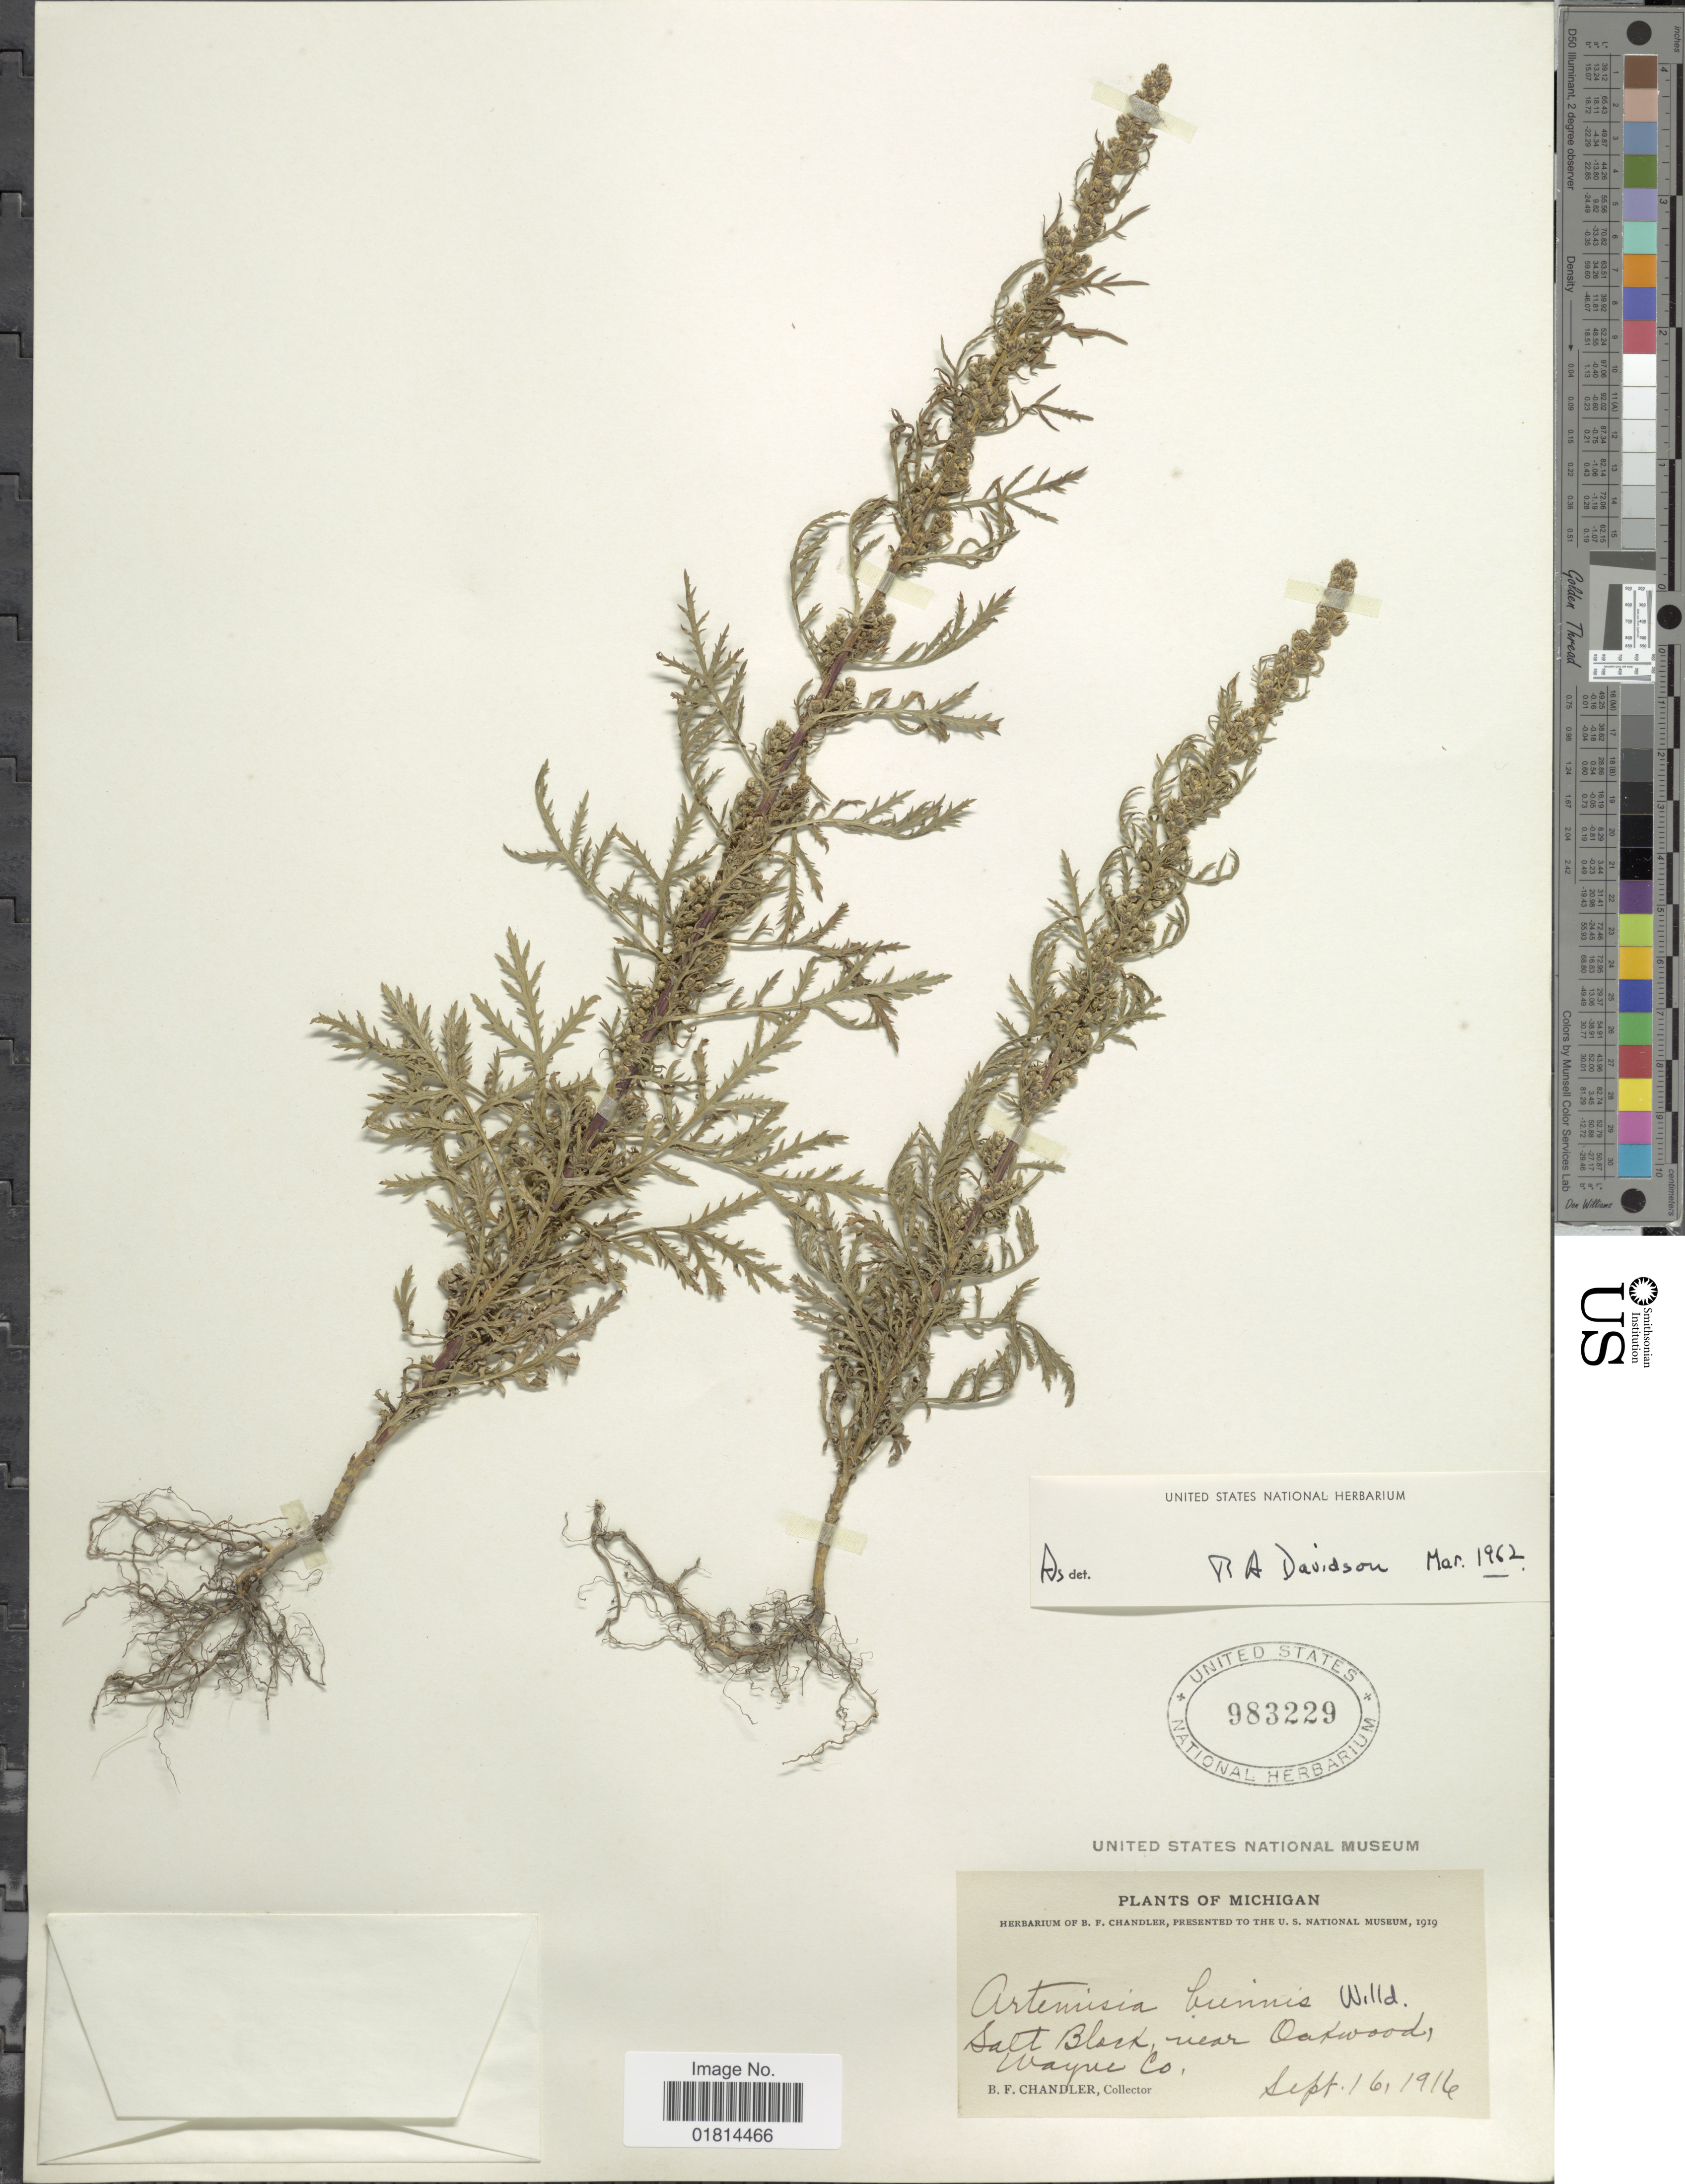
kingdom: Plantae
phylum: Tracheophyta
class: Magnoliopsida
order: Asterales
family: Asteraceae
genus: Artemisia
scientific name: Artemisia biennis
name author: Willd.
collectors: B. F. Chandler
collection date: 1916-09-16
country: United States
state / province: Michigan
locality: Salt Black, near Oakwood, Wayne Co.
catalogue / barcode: US 983229